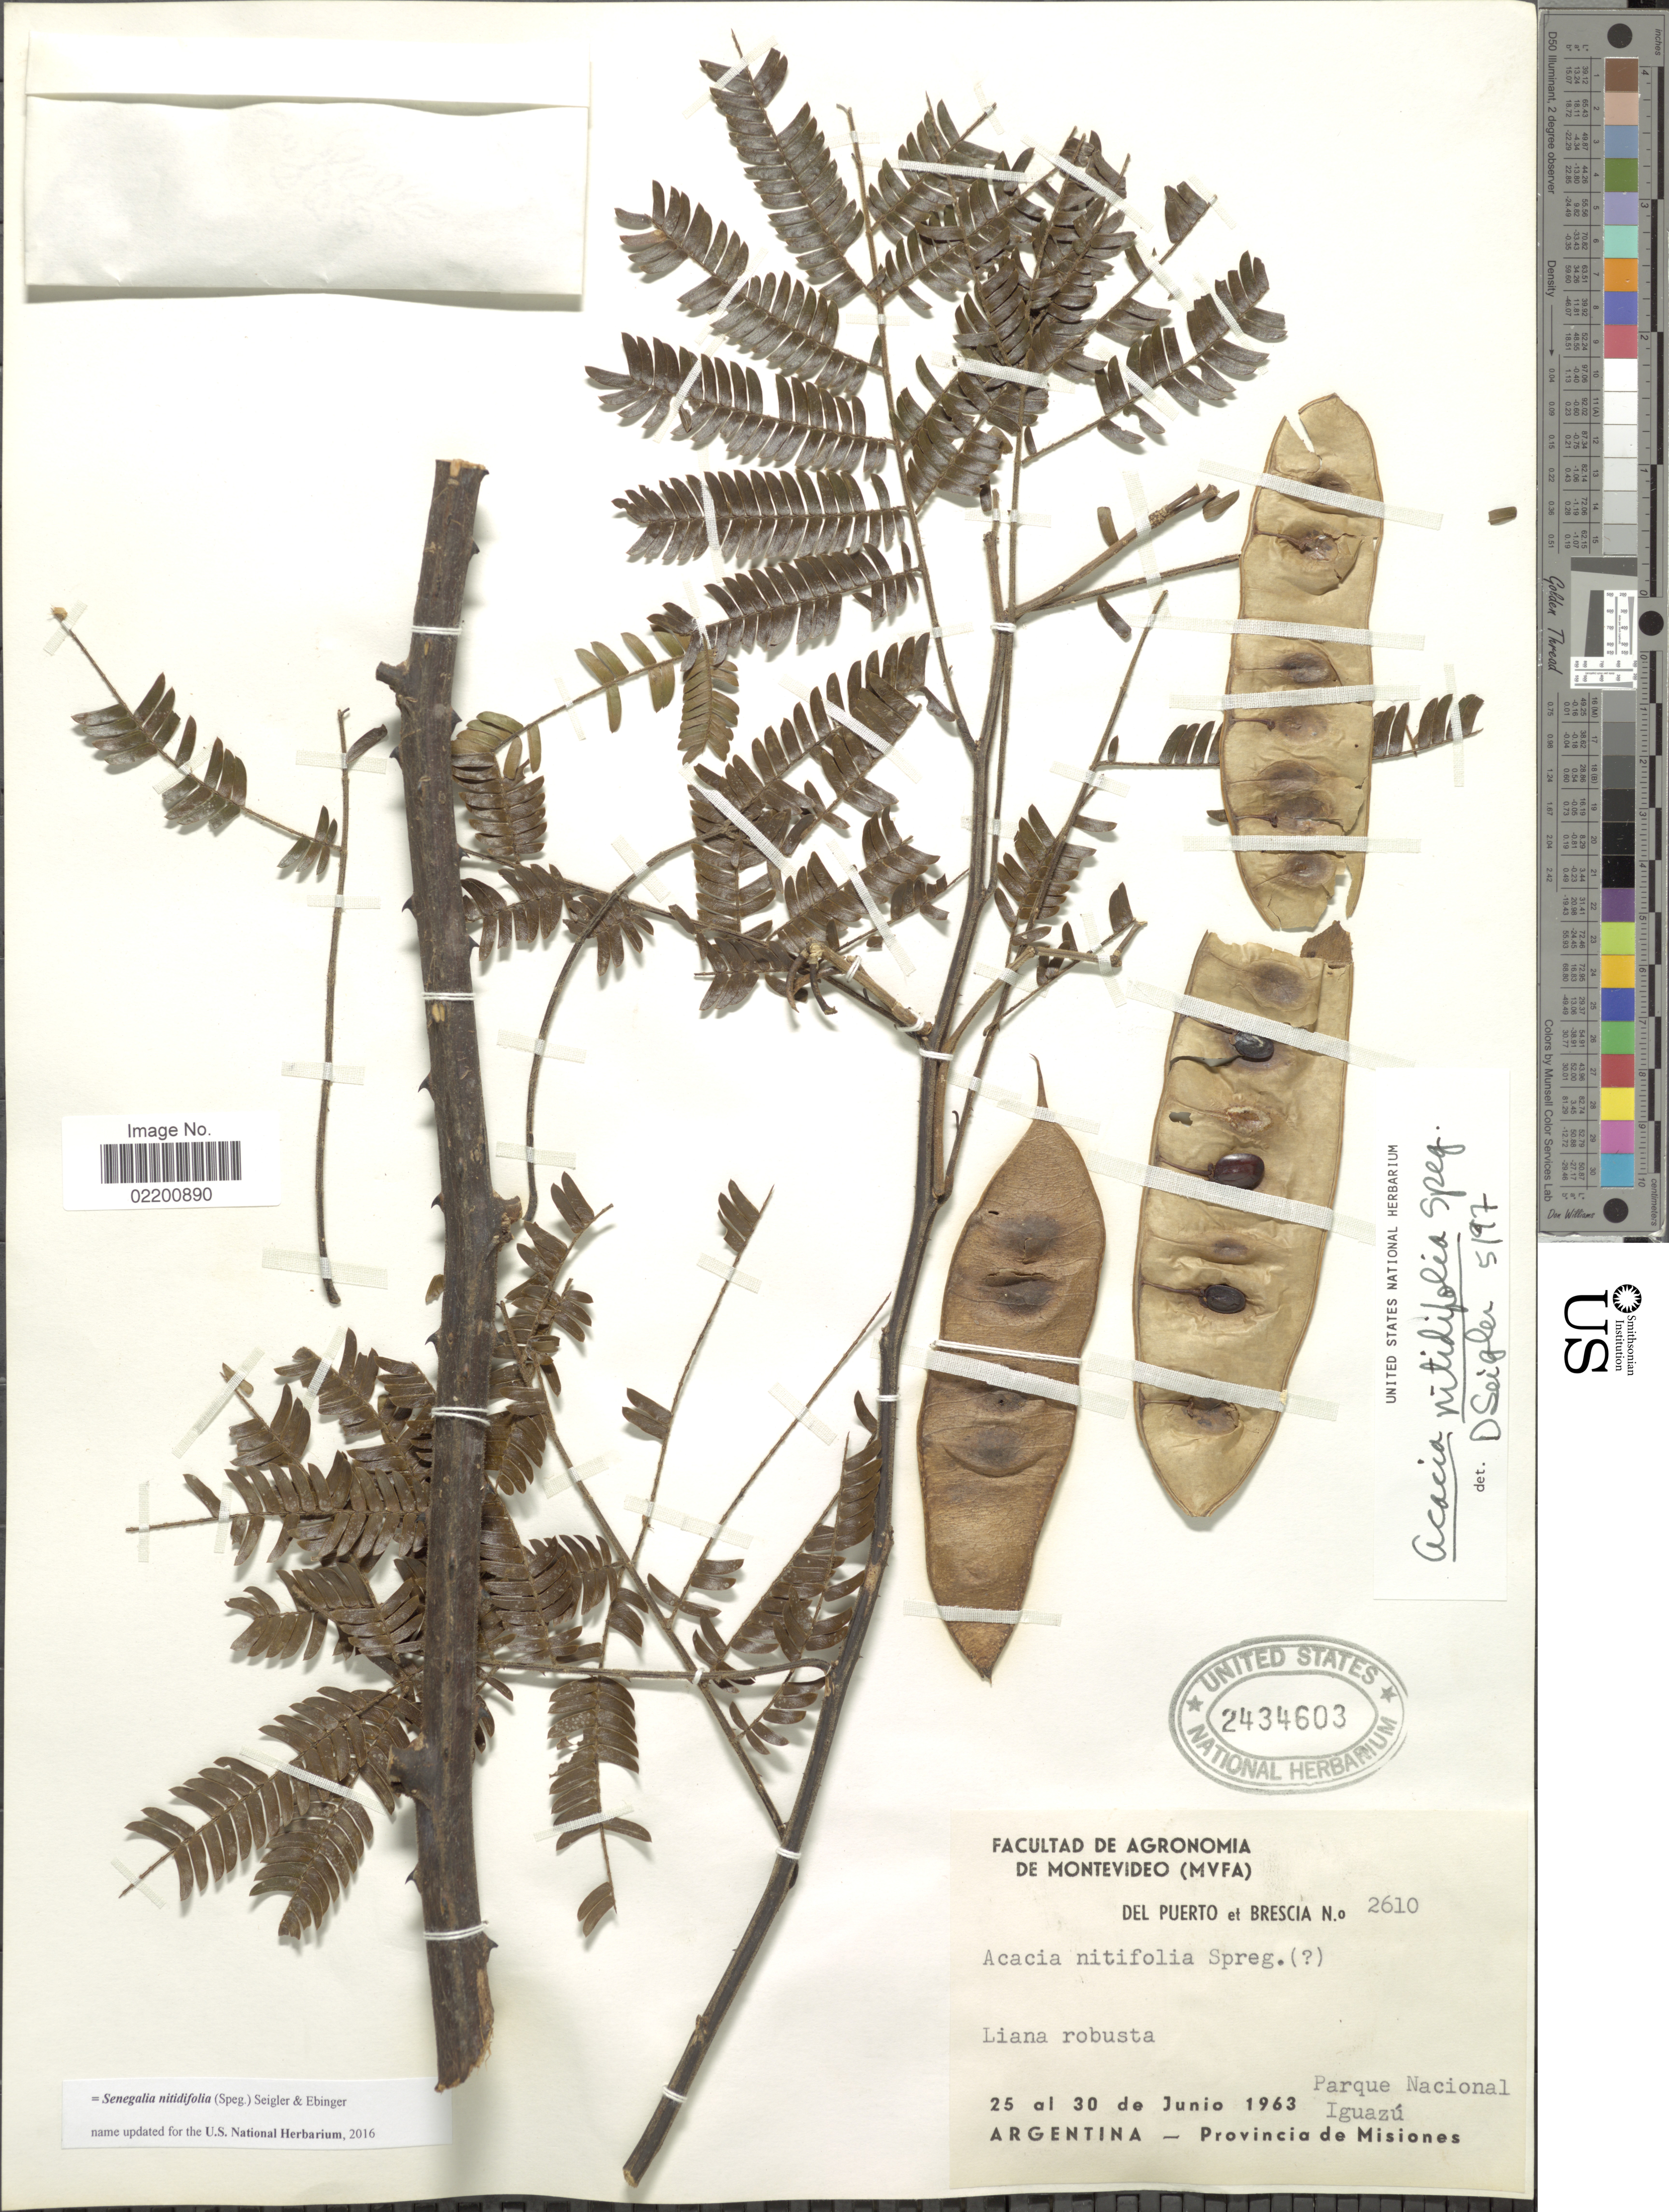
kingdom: Plantae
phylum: Tracheophyta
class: Magnoliopsida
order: Fabales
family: Fabaceae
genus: Senegalia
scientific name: Senegalia nitidifolia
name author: (Speg.) Seigler & Ebinger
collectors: Del Puerto & -. Brescia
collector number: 2610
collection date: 1963-06-25/1963-06-30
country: Argentina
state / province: Misiones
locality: Parque Nacional Iguazu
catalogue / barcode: US 2434603